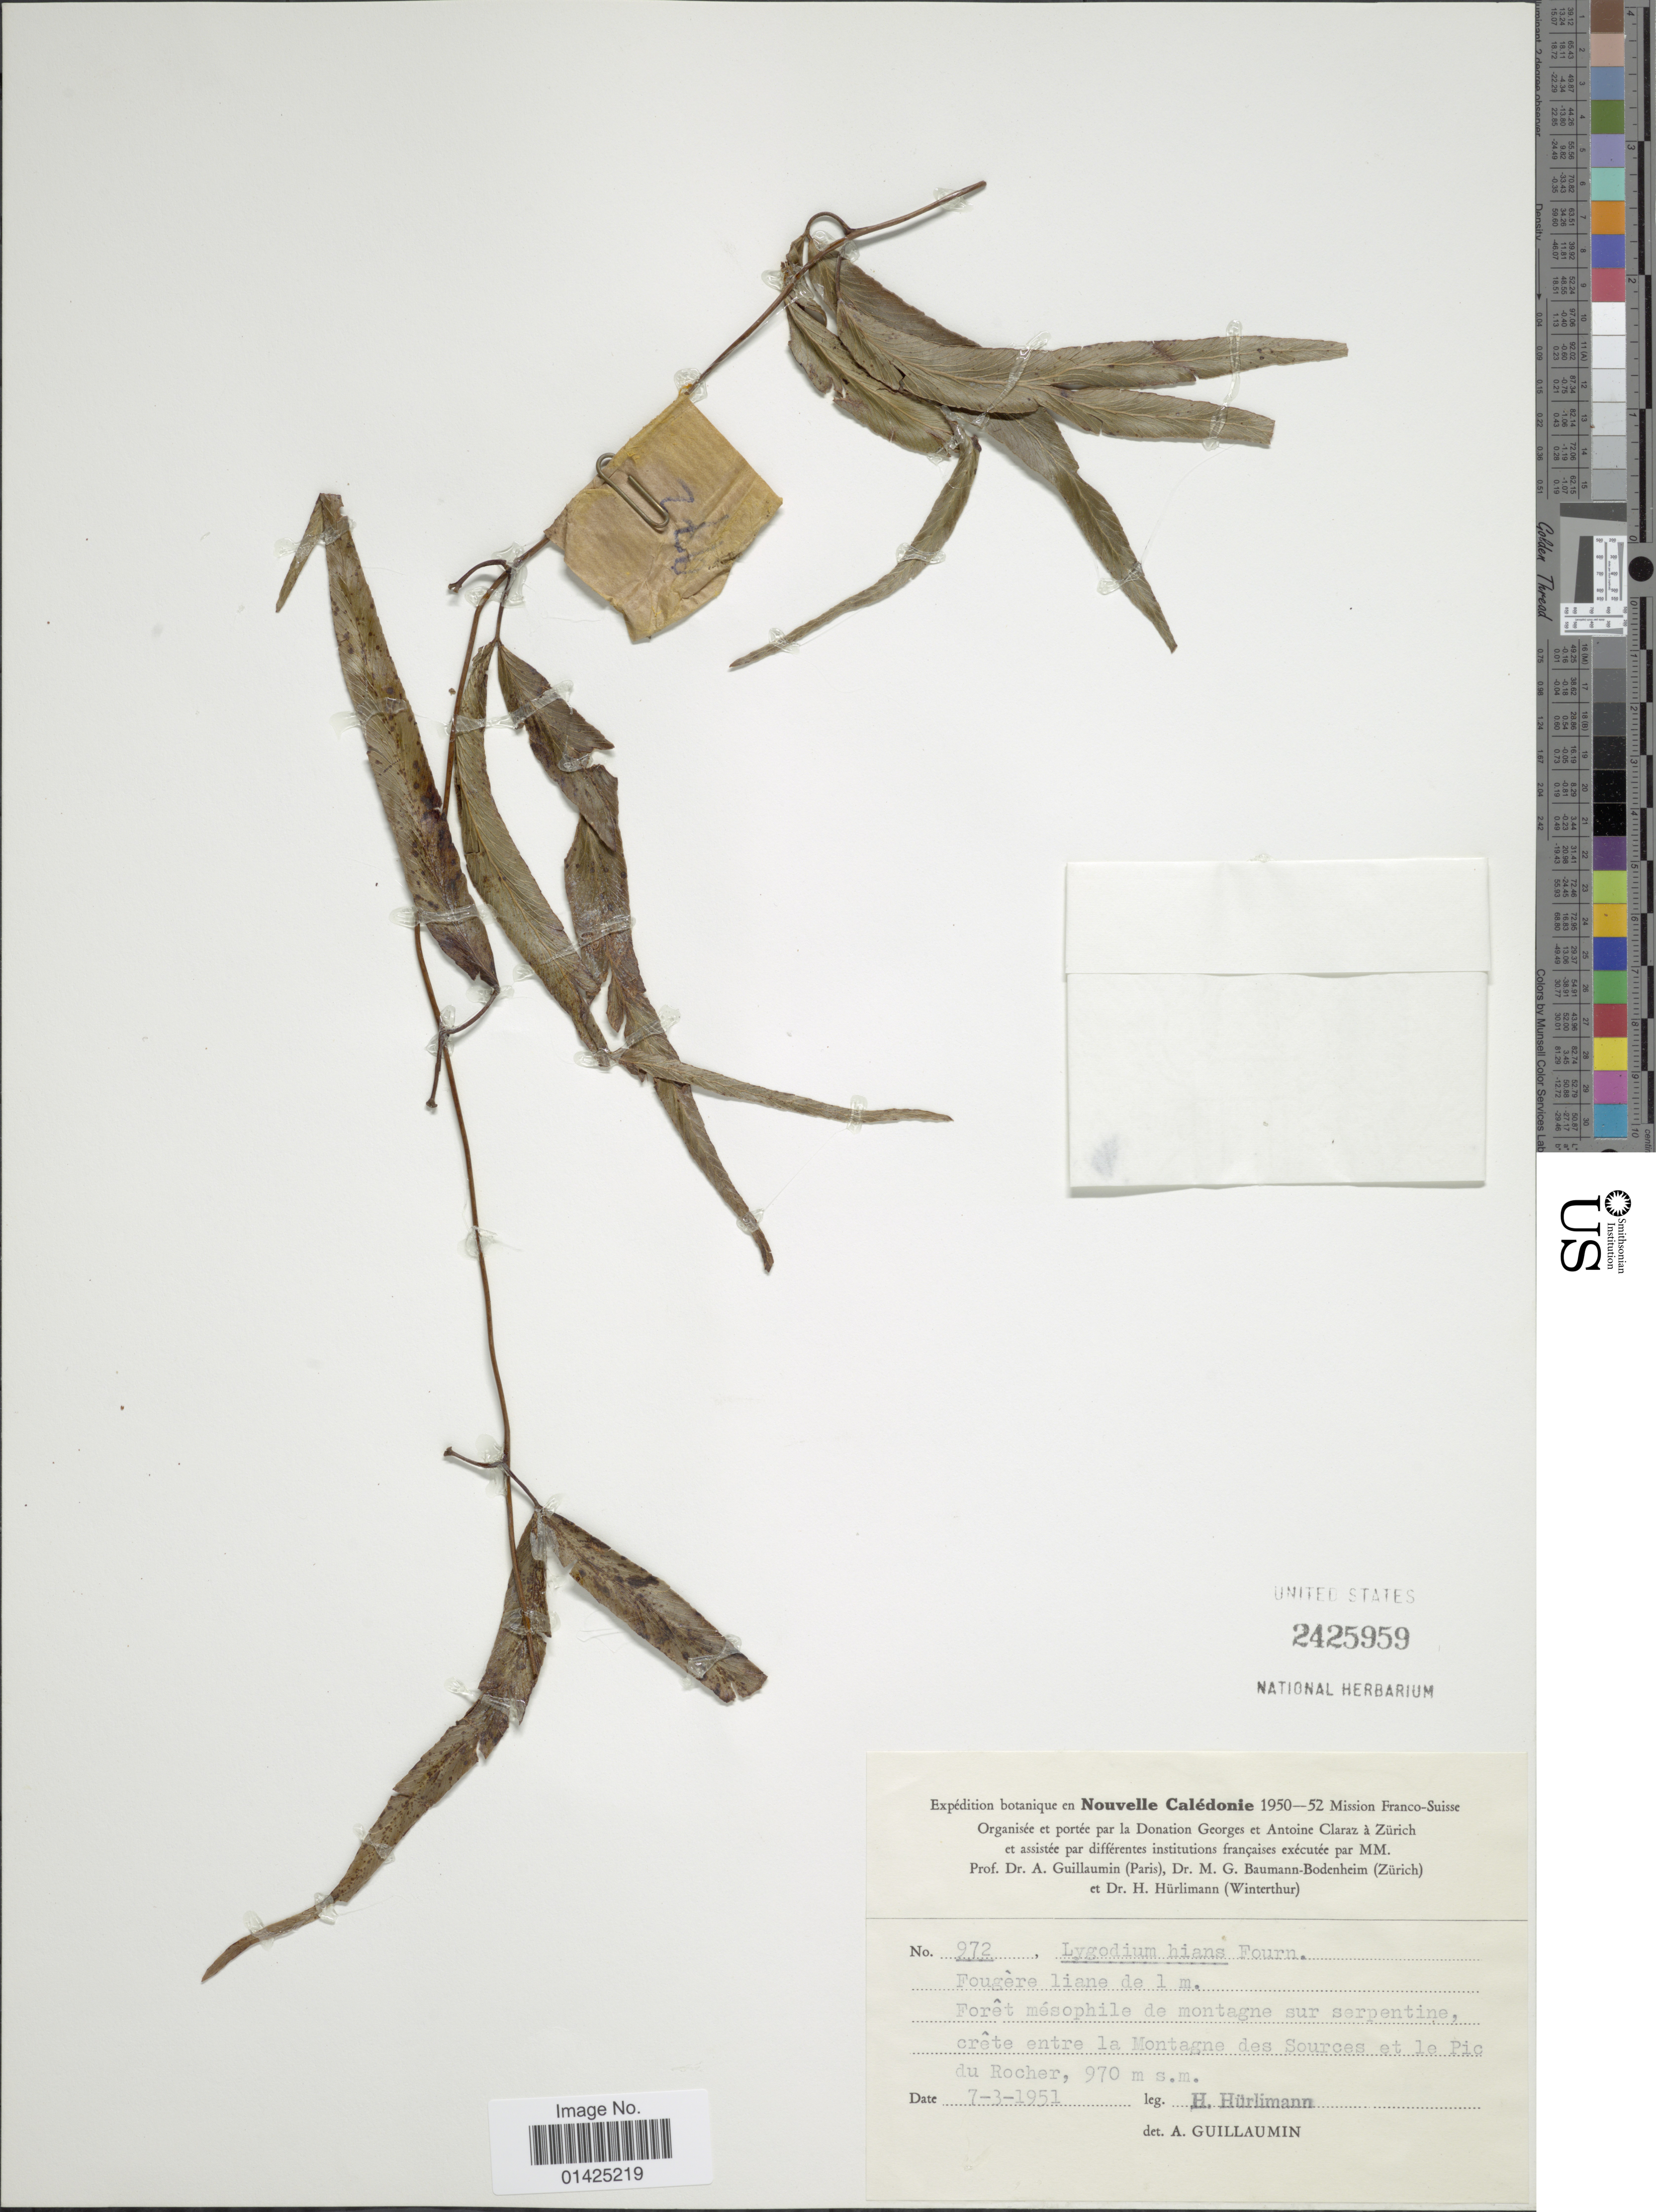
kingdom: Plantae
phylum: Tracheophyta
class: Polypodiopsida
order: Schizaeales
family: Lygodiaceae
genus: Lygodium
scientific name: Lygodium hians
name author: E. Fourn.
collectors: H. Hurlimann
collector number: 972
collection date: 1951-03-07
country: New Caledonia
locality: Crete entre la Montagne des Sources et le pic du Rocher.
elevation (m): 970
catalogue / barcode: US 2425959